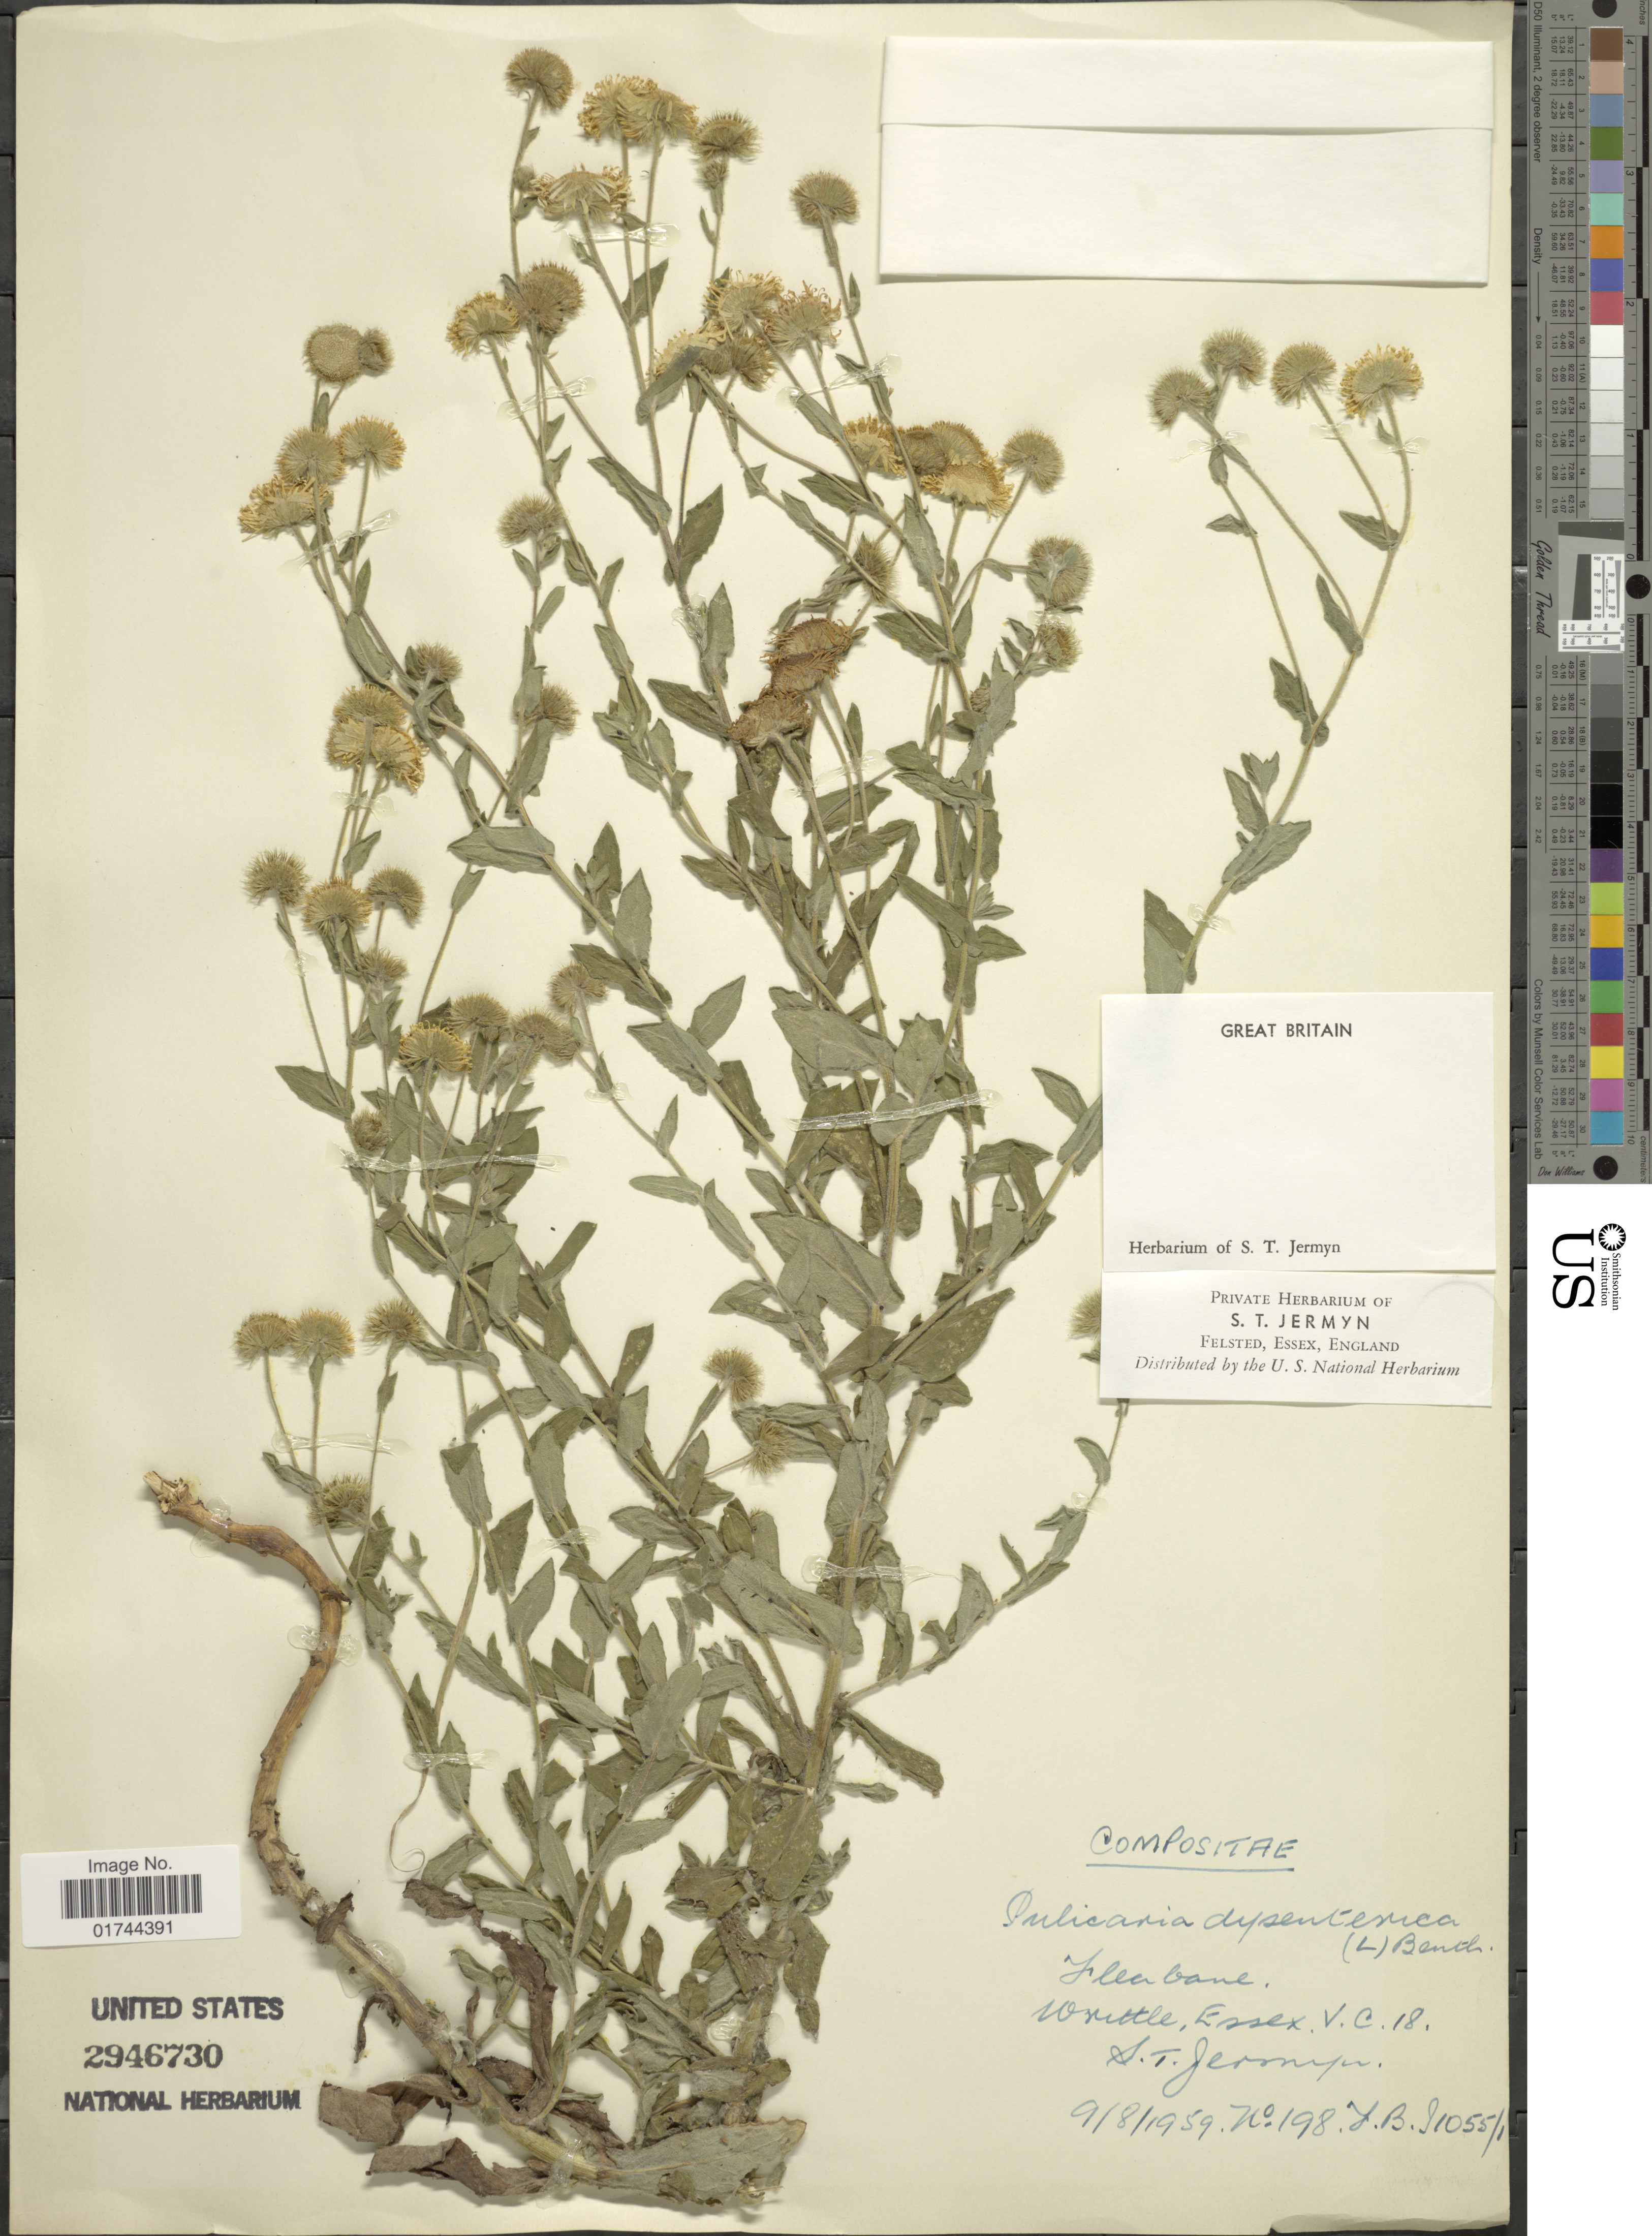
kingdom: Plantae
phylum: Tracheophyta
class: Magnoliopsida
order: Asterales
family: Asteraceae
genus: Pulicaria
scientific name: Pulicaria dysenterica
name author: (L.) Bernh.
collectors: S. Jermyn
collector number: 198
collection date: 1959-08-09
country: United Kingdom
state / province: England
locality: Writtle, Essex, V. C. 18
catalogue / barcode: US 2946730